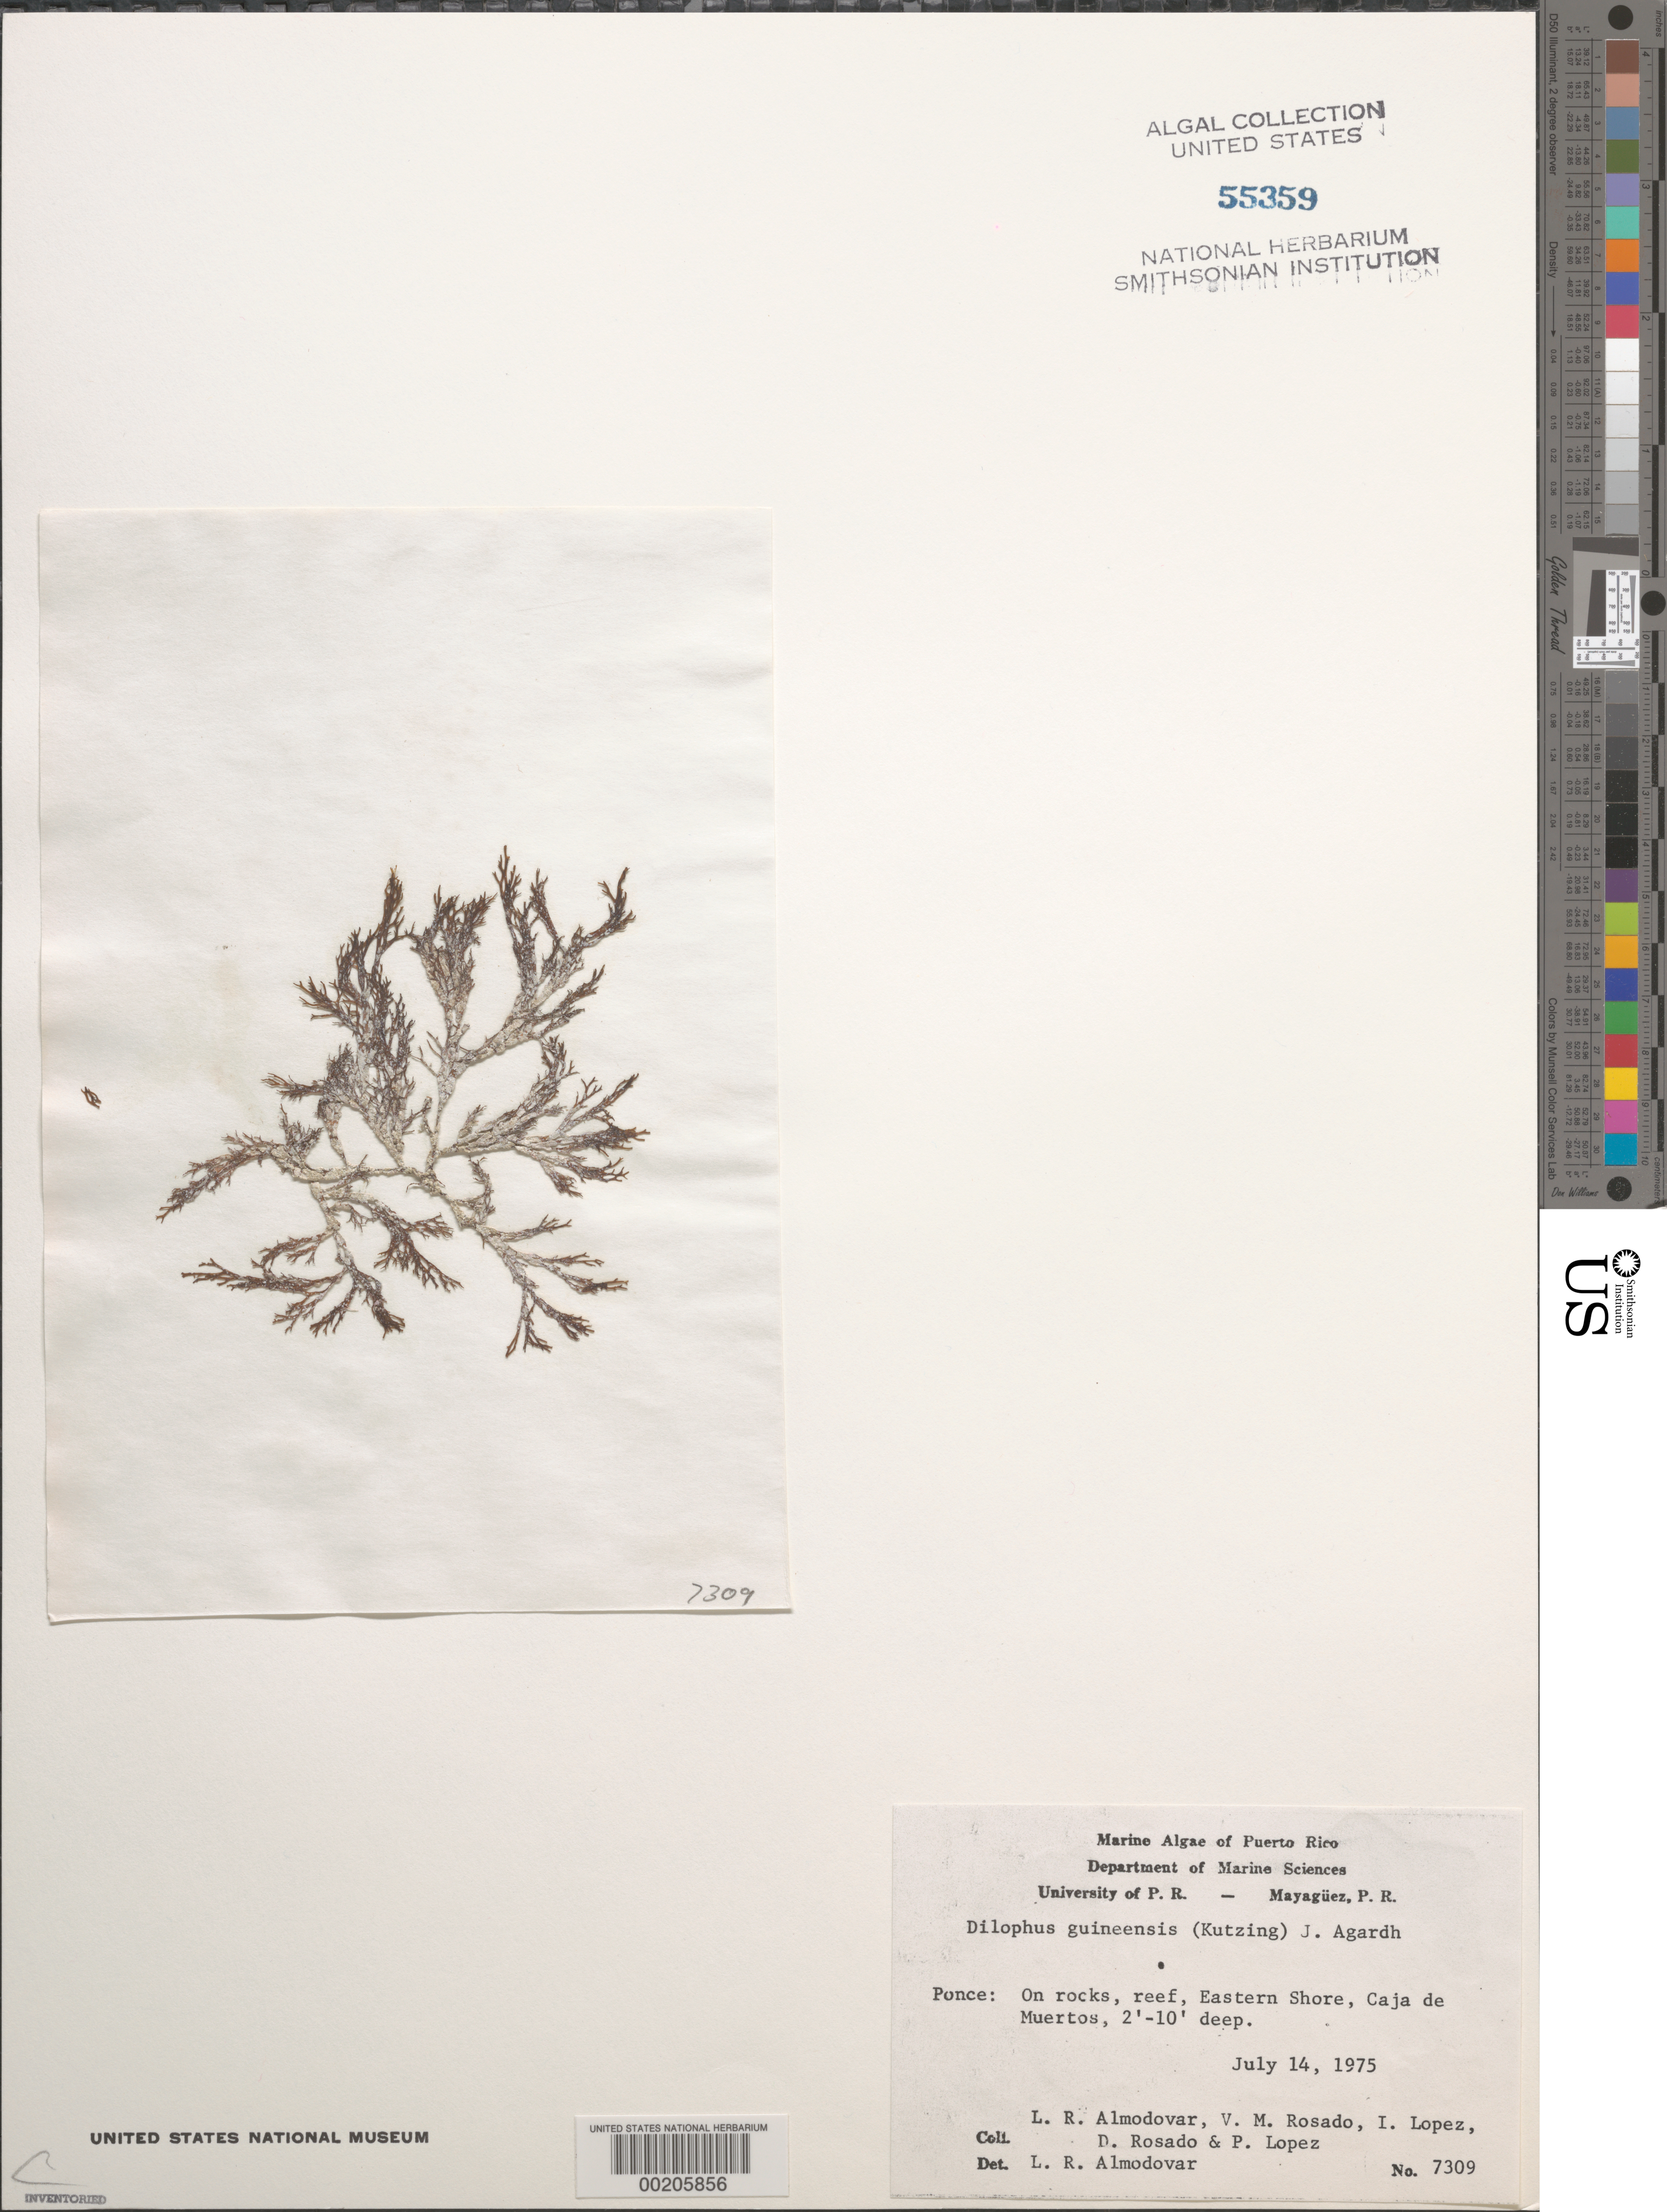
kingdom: Chromista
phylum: Ochrophyta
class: Phaeophyceae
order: Dictyotales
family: Dictyotaceae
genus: Dictyota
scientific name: Dictyota guineensis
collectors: L. Almodovar, V. Rosado, I. Lopéz, D. Rosado & P. Lopez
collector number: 7309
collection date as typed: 14 Jul 1975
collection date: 1975-07-14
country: Puerto Rico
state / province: Ponce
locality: Caja de muertos, eastern shore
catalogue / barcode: US 55359